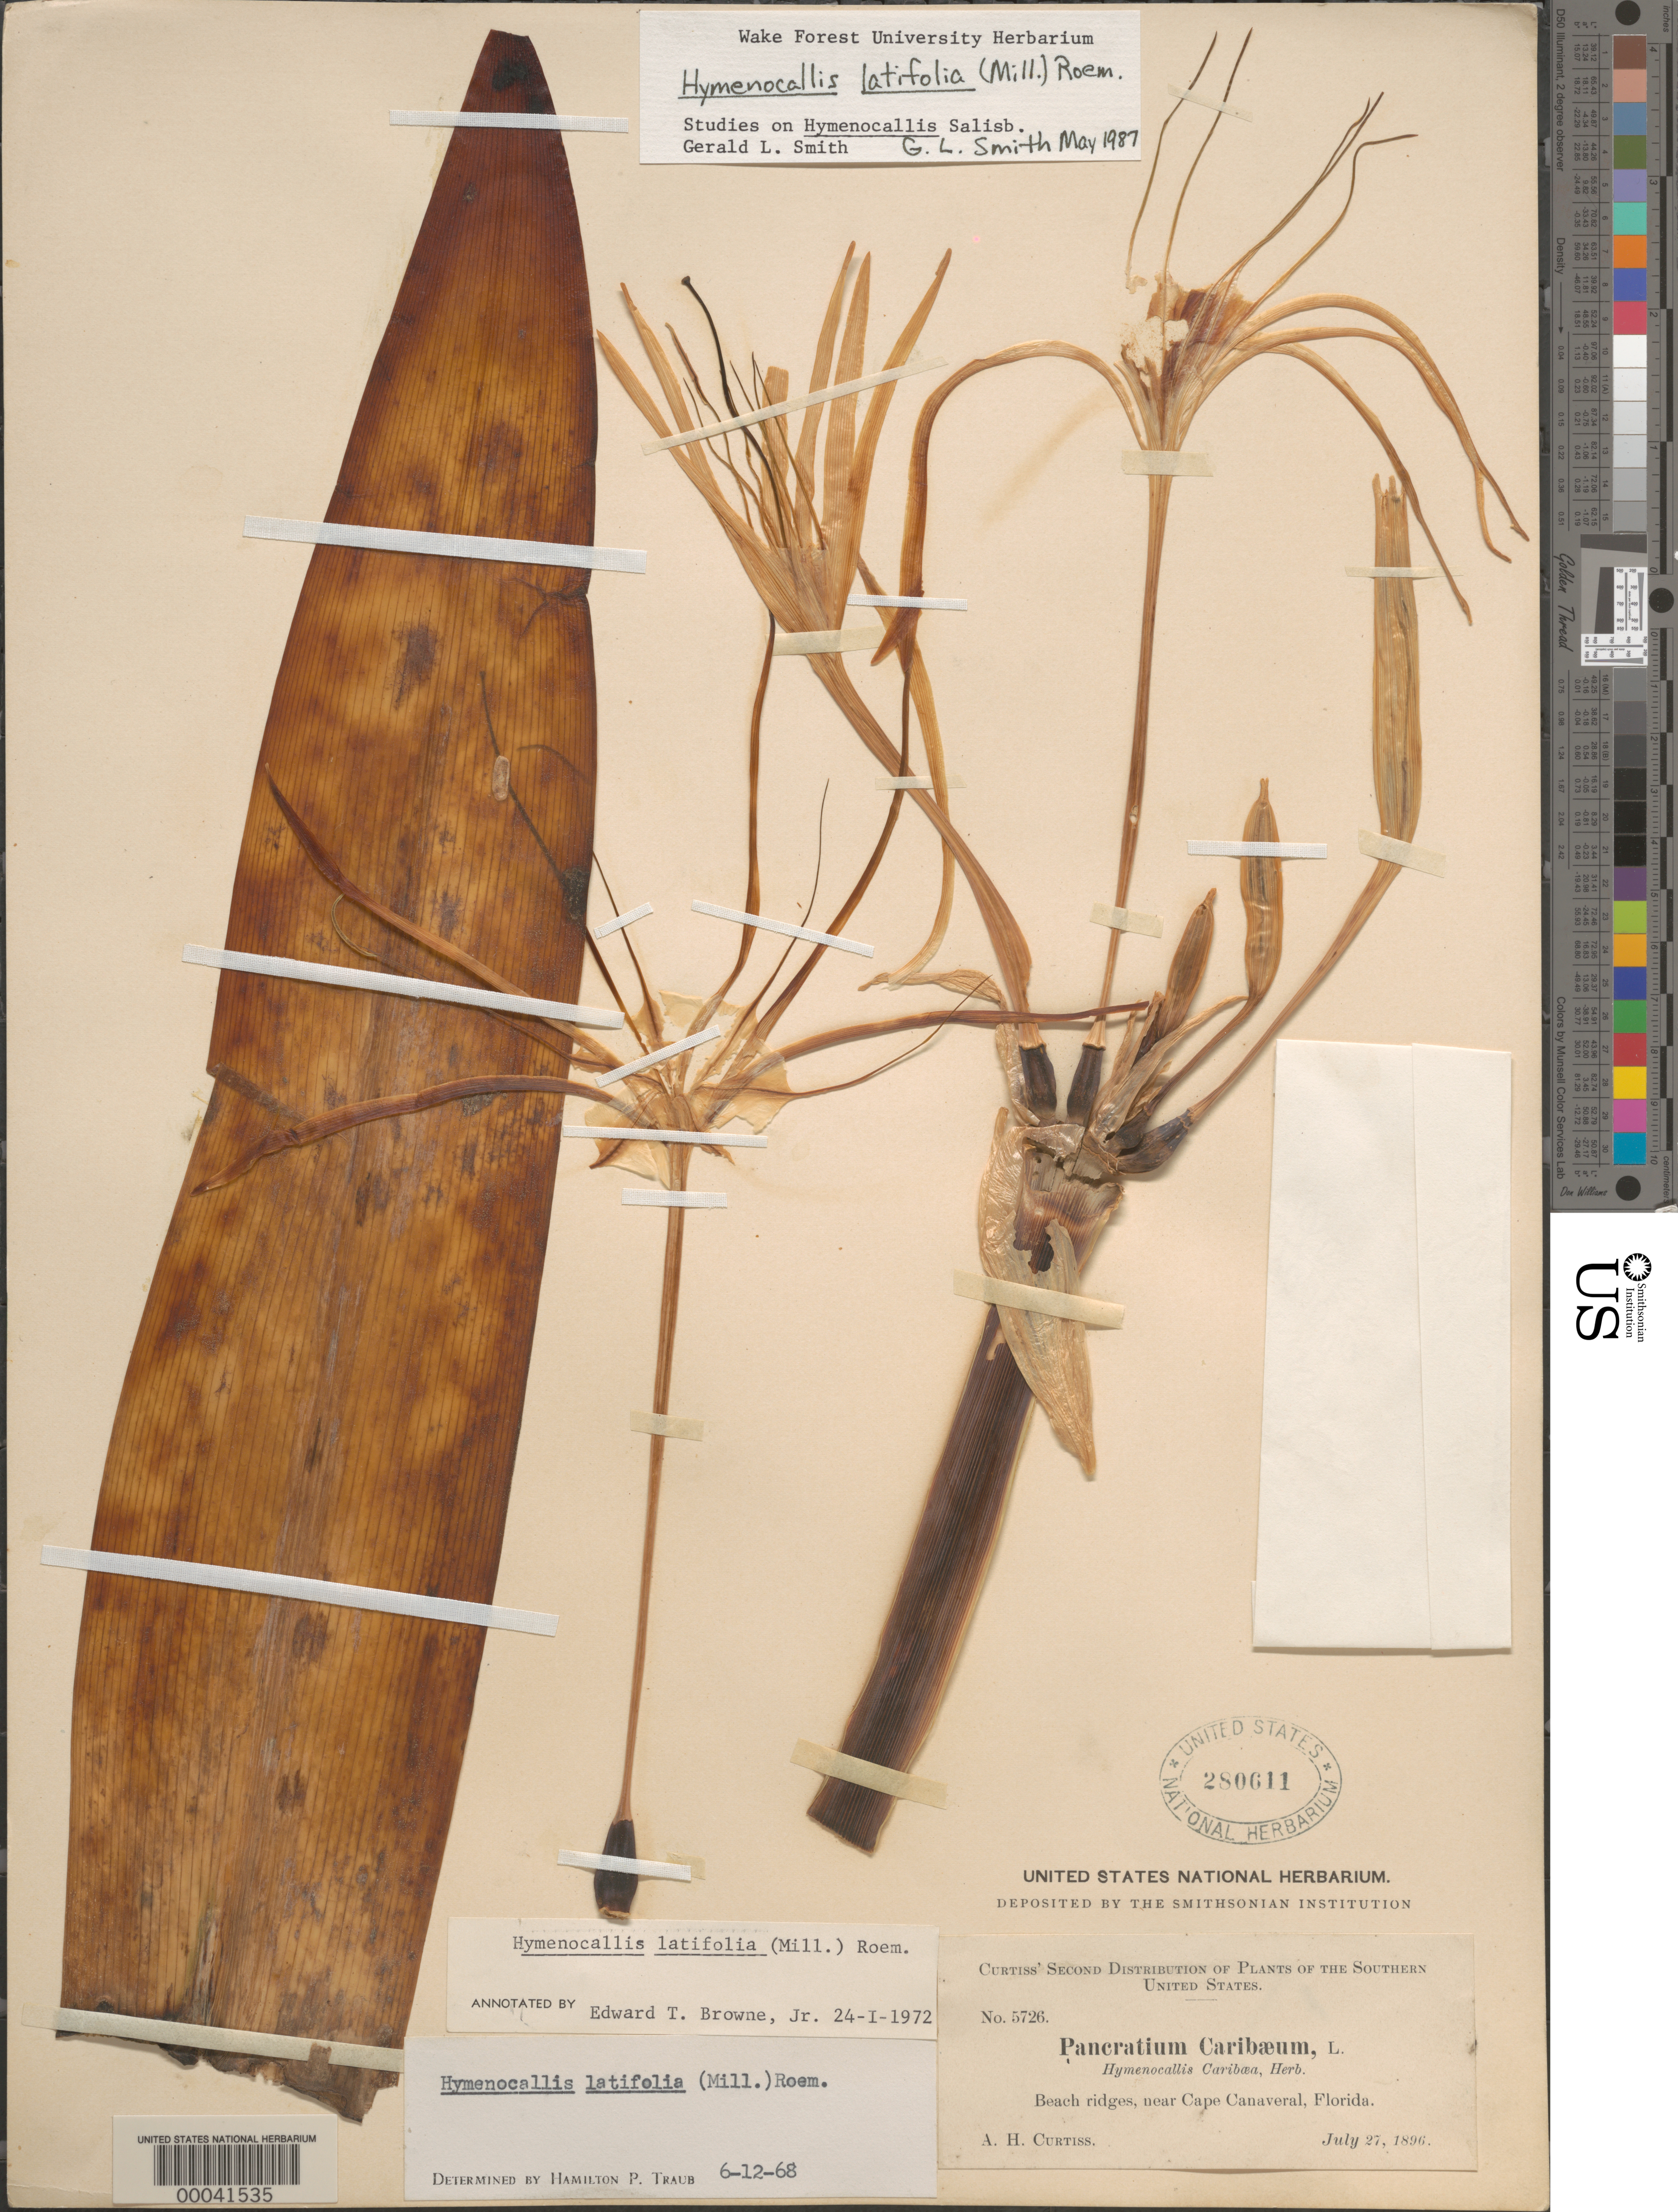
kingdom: Plantae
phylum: Tracheophyta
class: Liliopsida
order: Asparagales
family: Amaryllidaceae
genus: Hymenocallis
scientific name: Hymenocallis latifolia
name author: (Mill.) M. Roem.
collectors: A. H. Curtiss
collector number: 5726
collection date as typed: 27 Jul 1896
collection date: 1896-07-27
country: United States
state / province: Florida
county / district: Volusia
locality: Near cape canaveral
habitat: Beach ridges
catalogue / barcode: US 280611